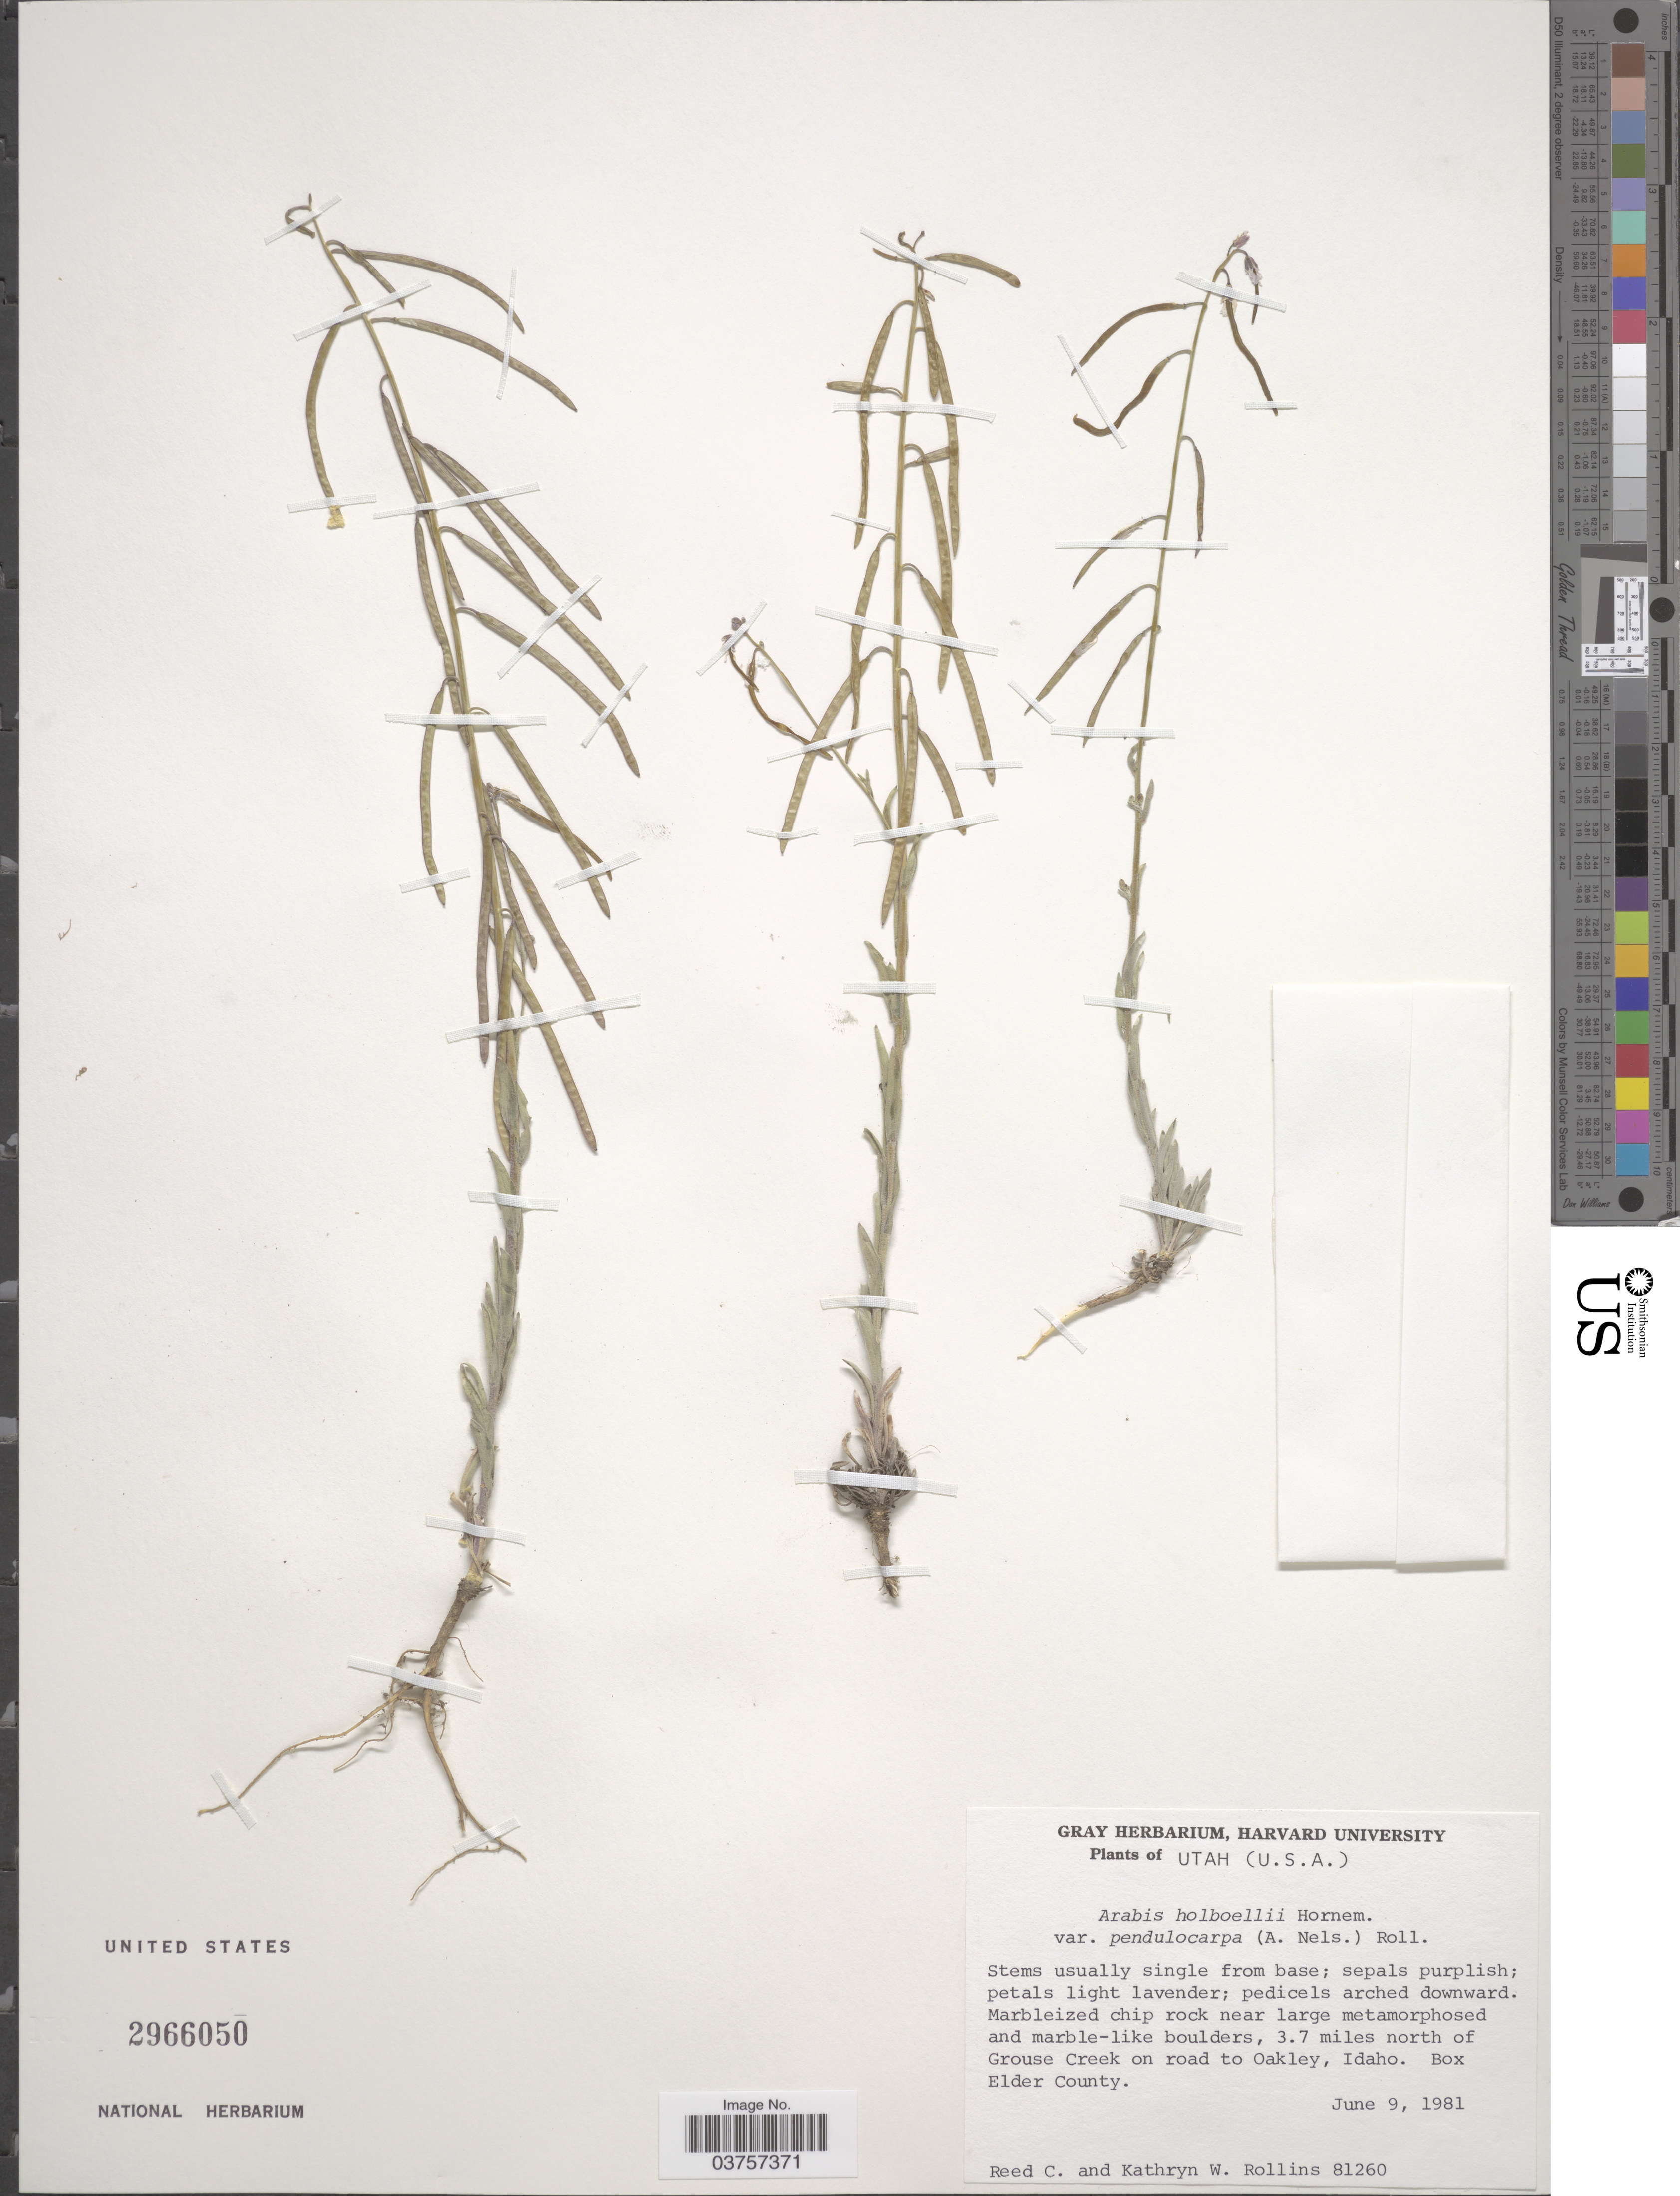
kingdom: Plantae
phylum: Tracheophyta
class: Magnoliopsida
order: Brassicales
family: Brassicaceae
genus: Arabis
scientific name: Arabis holboellii var. pendulocarpa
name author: (A. Nelson) Rollins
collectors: R. C. Rollins & K. W. Rollins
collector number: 81260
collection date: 1981-06-09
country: United States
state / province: Utah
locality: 3.7 miles north of Grouse Creek on road to Oakley, Idaho. Box Elder County.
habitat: marbelized chip rock near large metamorphosed and marble like boulders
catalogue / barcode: US 2966050